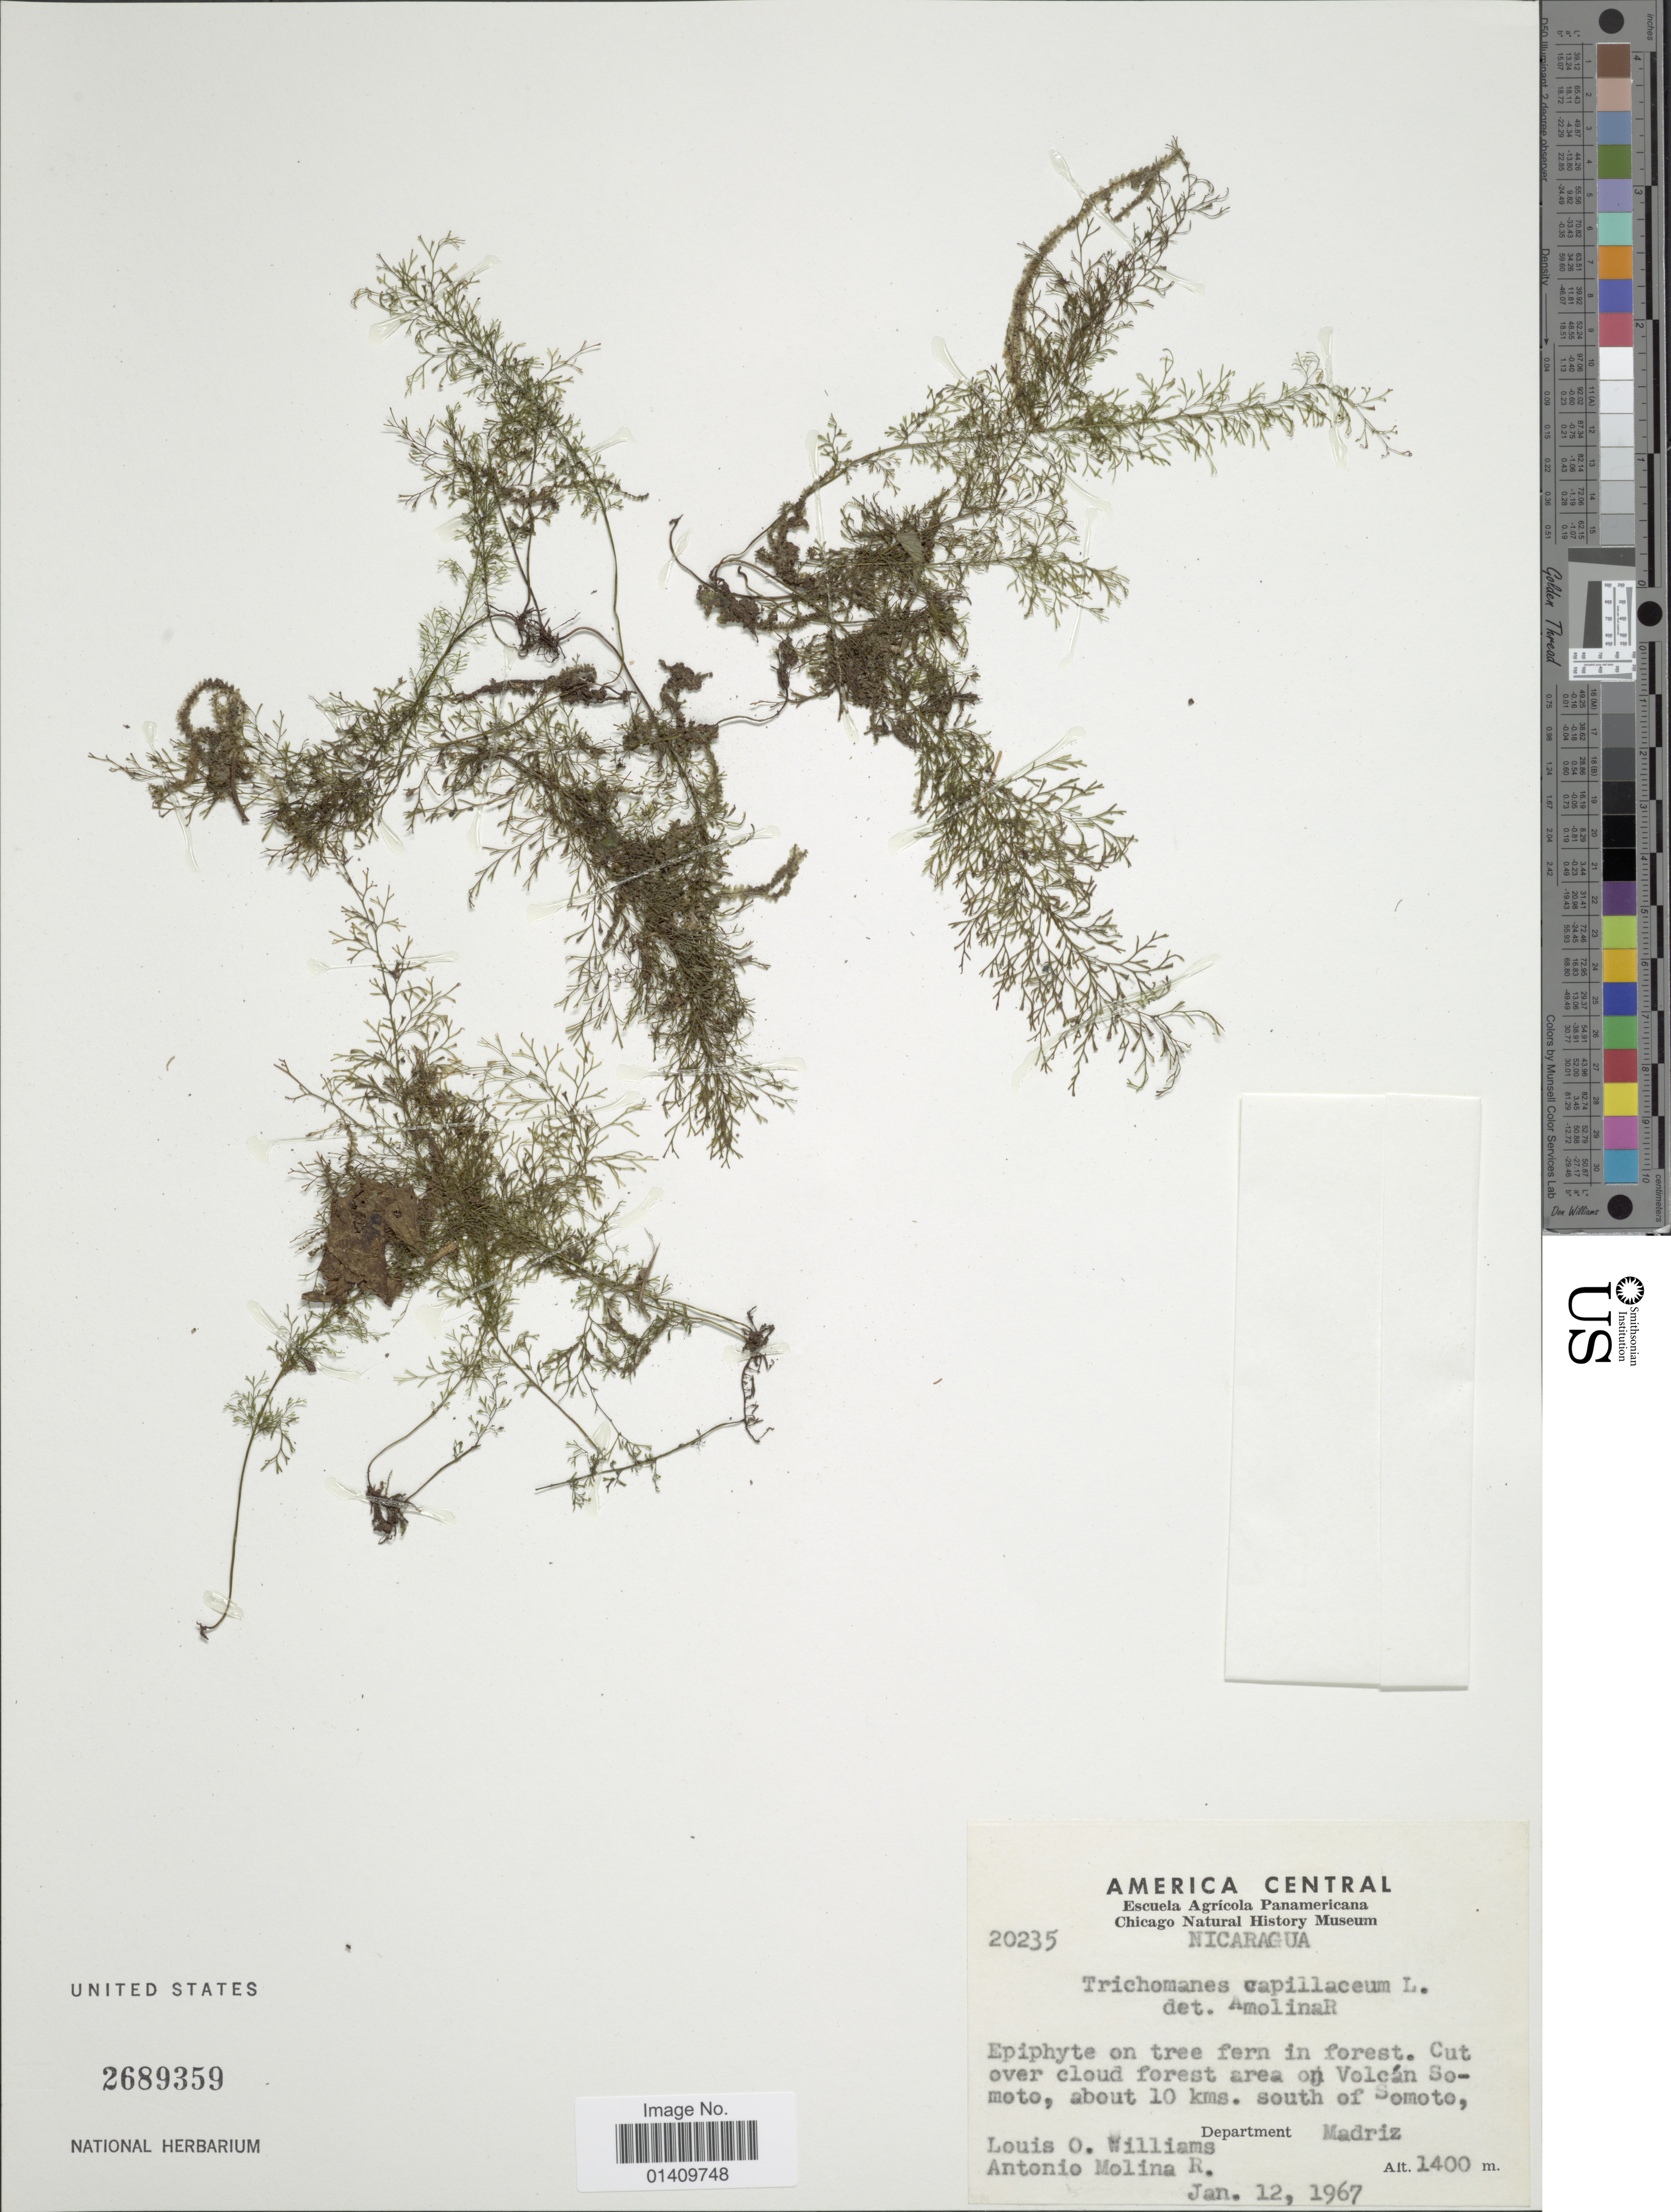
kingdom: Plantae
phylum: Tracheophyta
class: Polypodiopsida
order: Hymenophyllales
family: Hymenophyllaceae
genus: Polyphlebium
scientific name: Polyphlebium capillaceum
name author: (L.) Ebihara & Dubuisson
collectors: L. O. Williams & A. Molina R.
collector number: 20235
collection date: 1967-01-12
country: Nicaragua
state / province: Madriz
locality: Cut over cloud forest area on Volcan Somoto about 10 kms south of Somoto department Madriz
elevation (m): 1400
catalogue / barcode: US 2689359